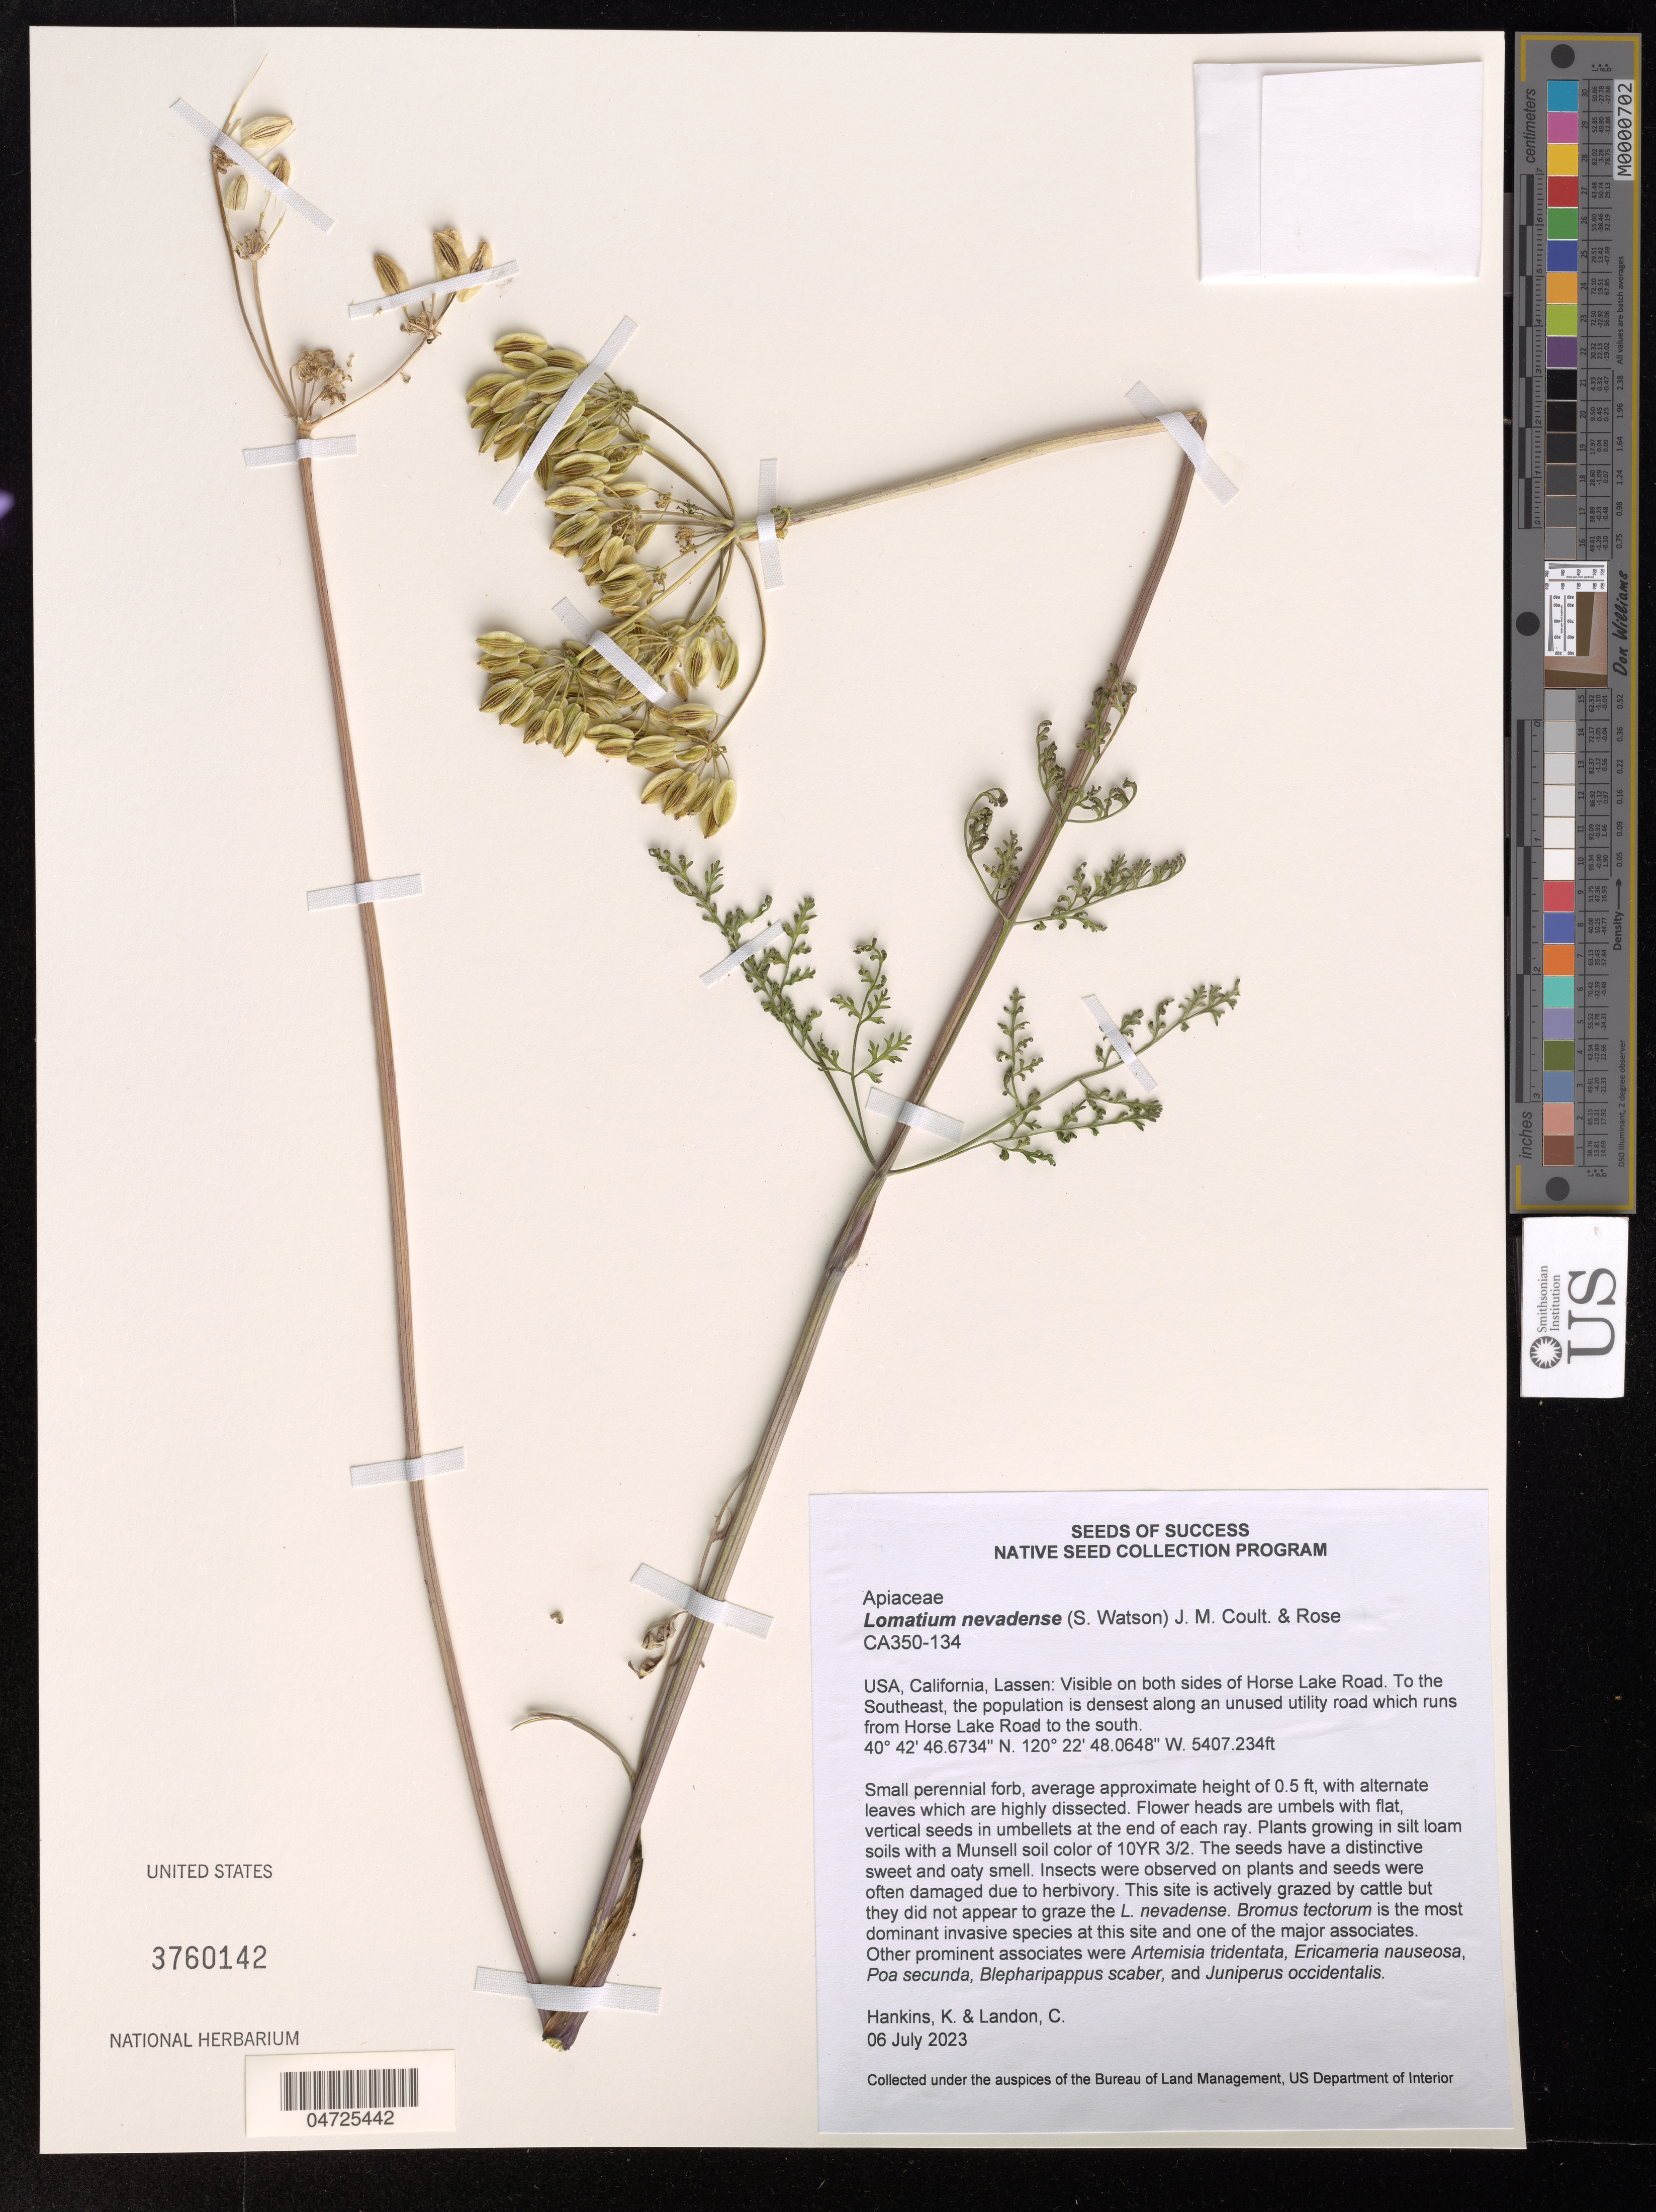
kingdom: Plantae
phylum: Tracheophyta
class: Magnoliopsida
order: Apiales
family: Apiaceae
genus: Lomatium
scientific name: Lomatium nevadense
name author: (S. Watson) J.M. Coult. & Rose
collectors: K. Hankins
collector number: CA350-134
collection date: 2023-07-06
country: United States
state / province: California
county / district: Lassen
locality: Lassen: Visible on both sides of Horse Lake Road. To the Southeast, the population is densest along an unused utility road which runs from Horse Lake Road to the south.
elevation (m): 1648.12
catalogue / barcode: US 3760142